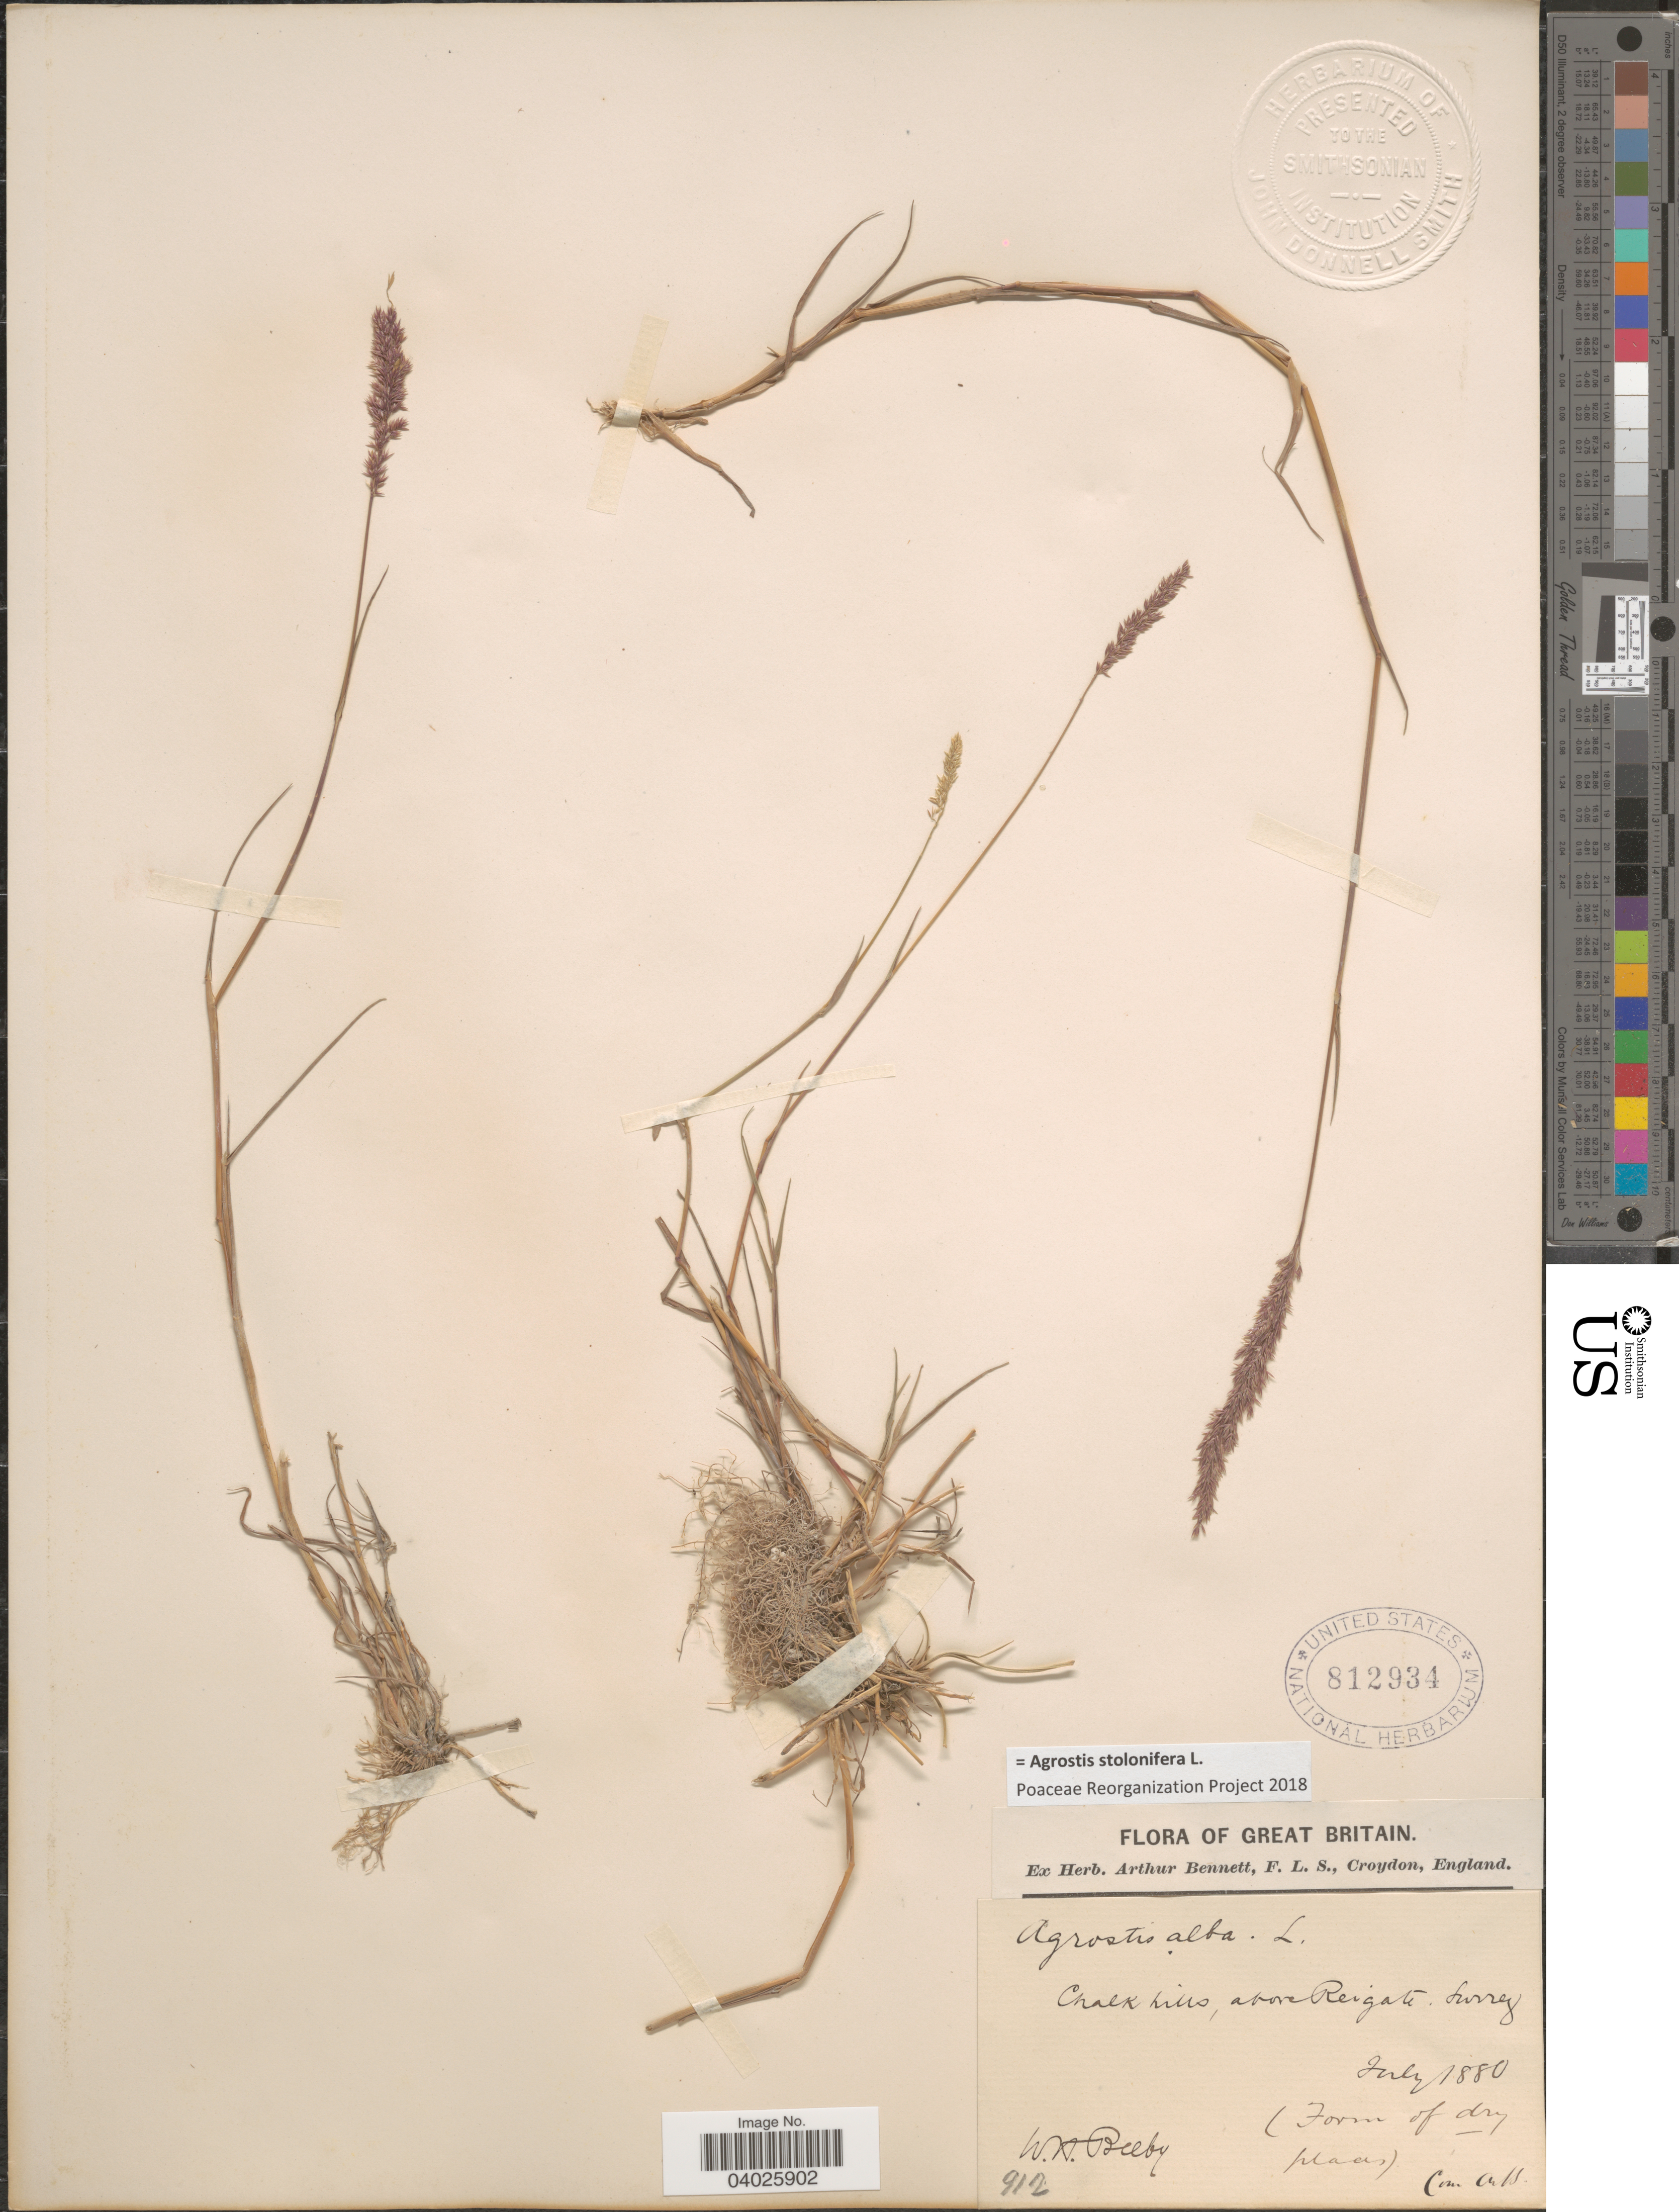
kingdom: Plantae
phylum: Tracheophyta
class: Liliopsida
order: Poales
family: Poaceae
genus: Agrostis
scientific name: Agrostis stolonifera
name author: L.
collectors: W. Beeby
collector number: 912?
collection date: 1880-07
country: United Kingdom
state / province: England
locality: Great Britain. Chalk hills, above Reigate Surrey.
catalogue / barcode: US 812934